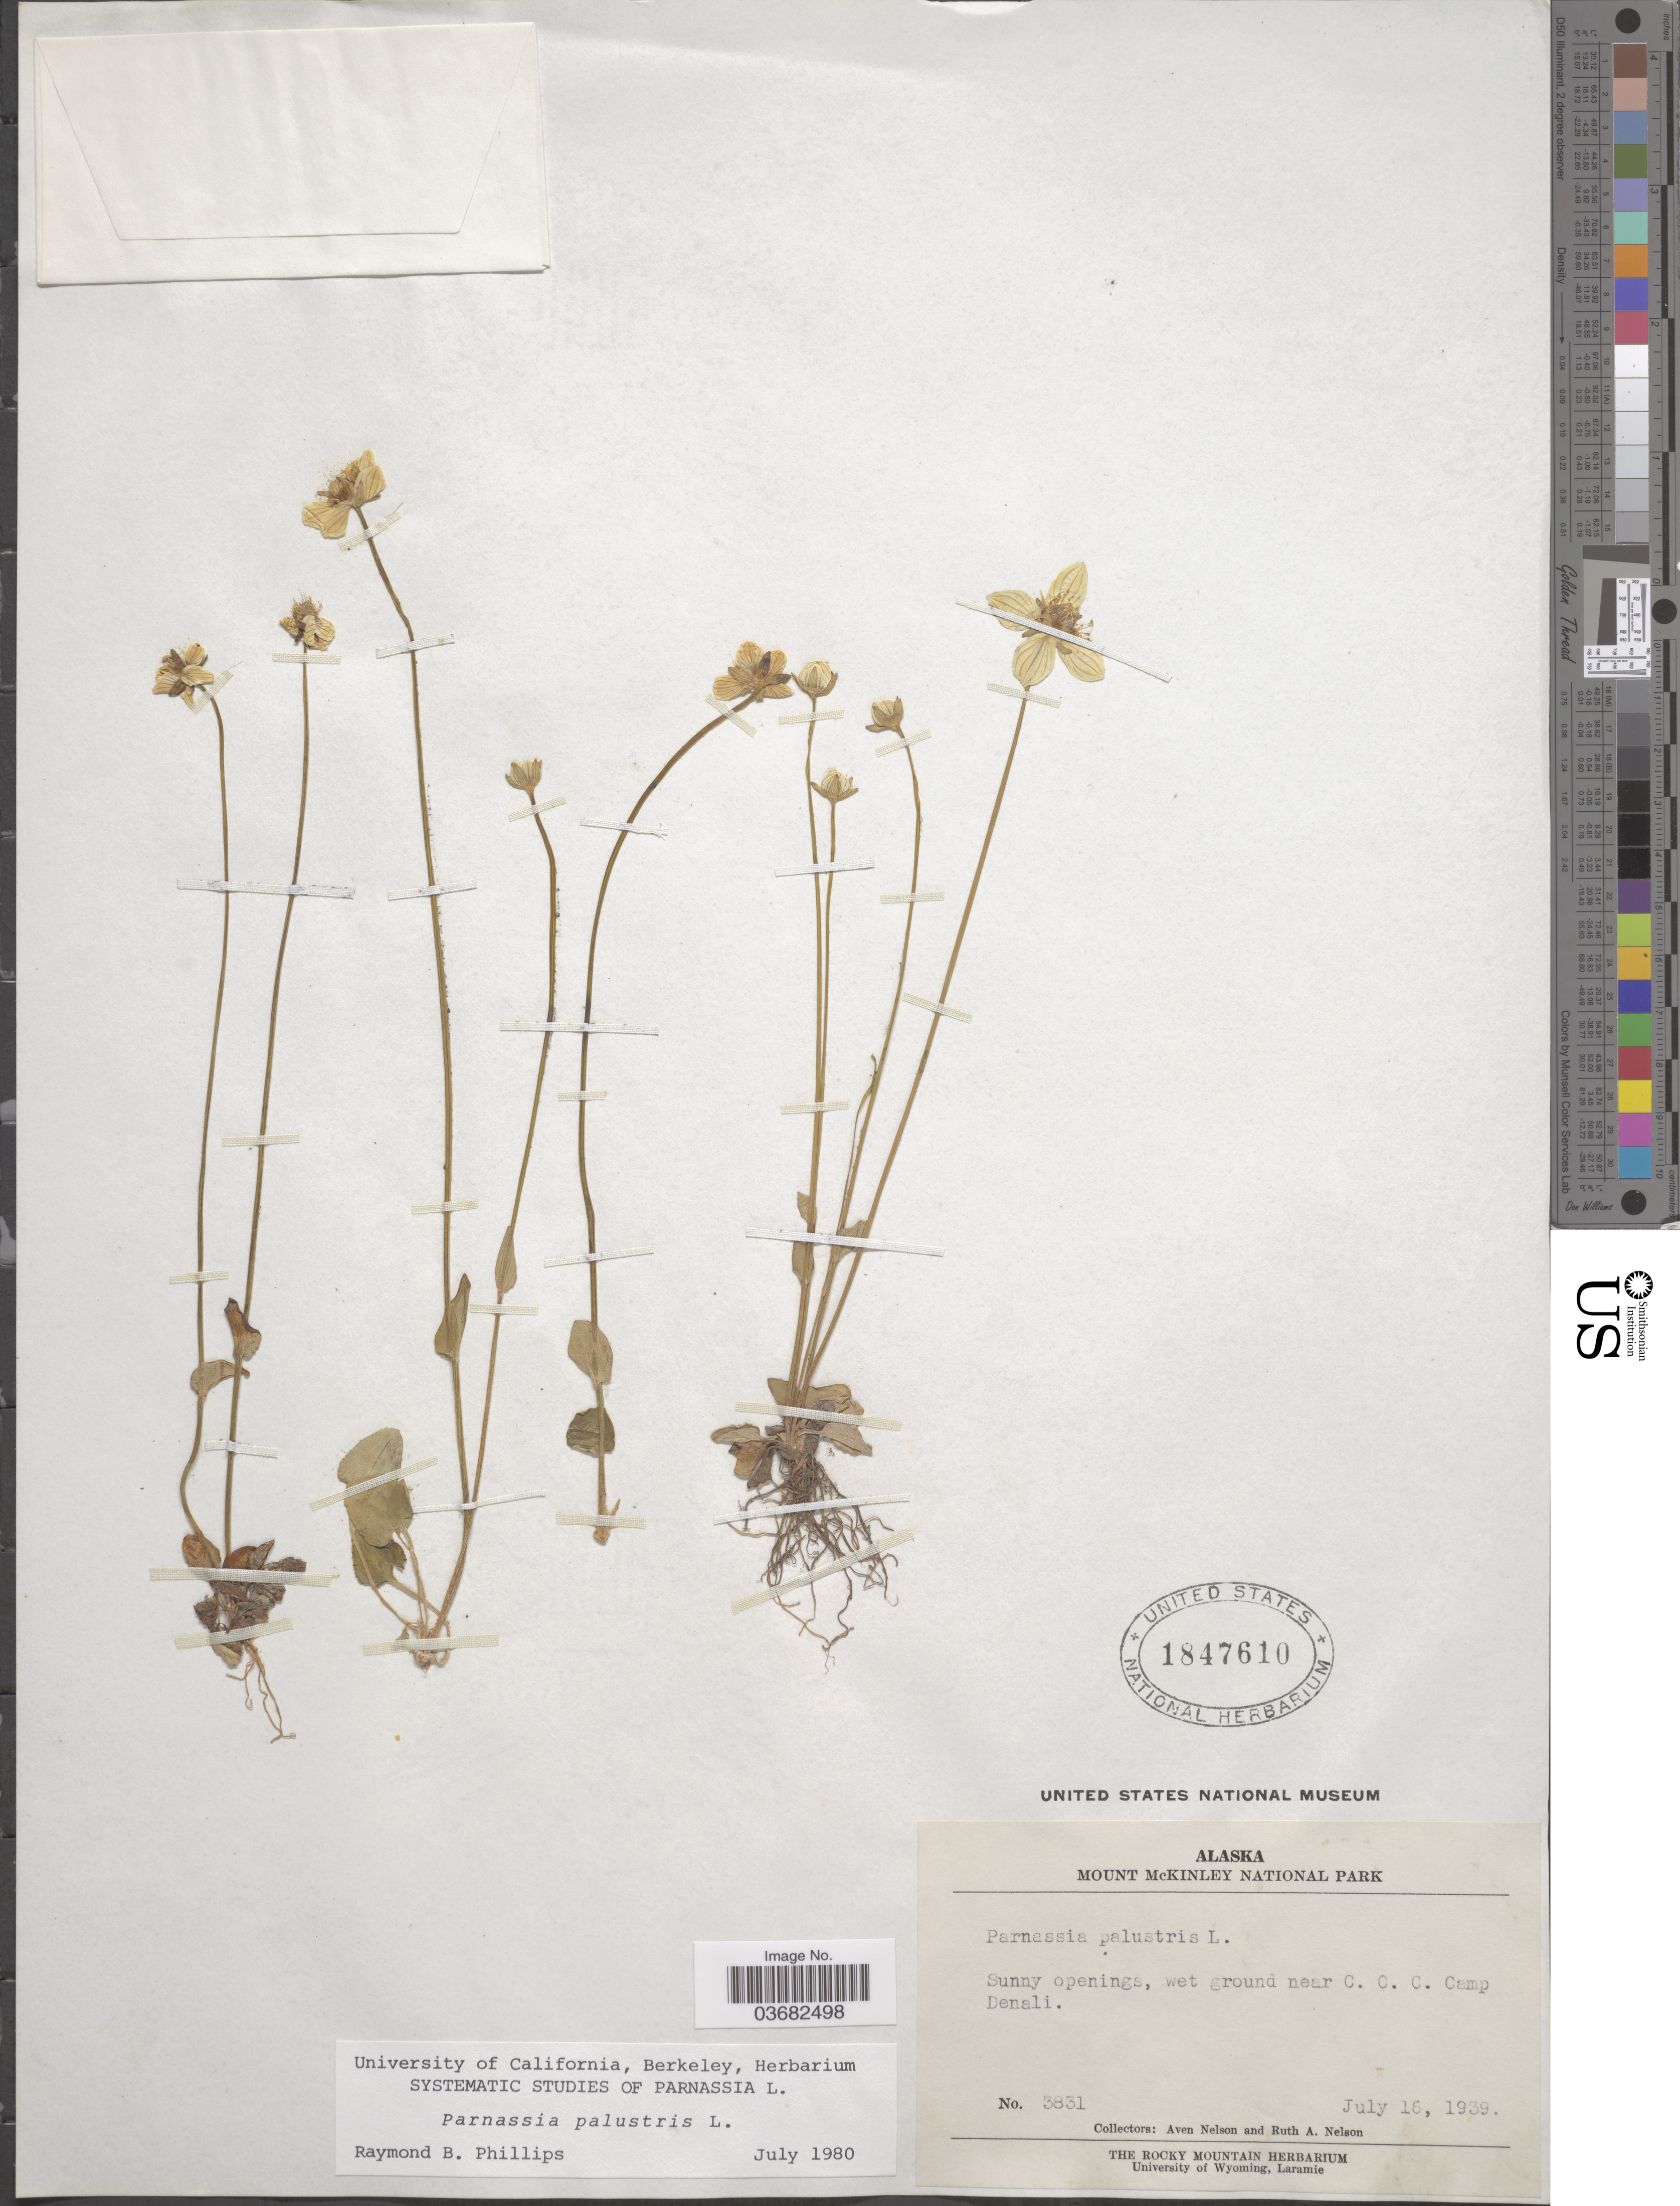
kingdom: Plantae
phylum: Tracheophyta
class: Magnoliopsida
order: Celastrales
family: Parnassiaceae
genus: Parnassia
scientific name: Parnassia palustris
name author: L.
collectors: A. Nelson & R. A. Nelson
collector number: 3831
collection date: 1939-07-16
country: United States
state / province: Alaska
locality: Mount McKinley National Park. Sunny openings, wet ground near C. C. C. Camp Denali.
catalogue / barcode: US 1847610